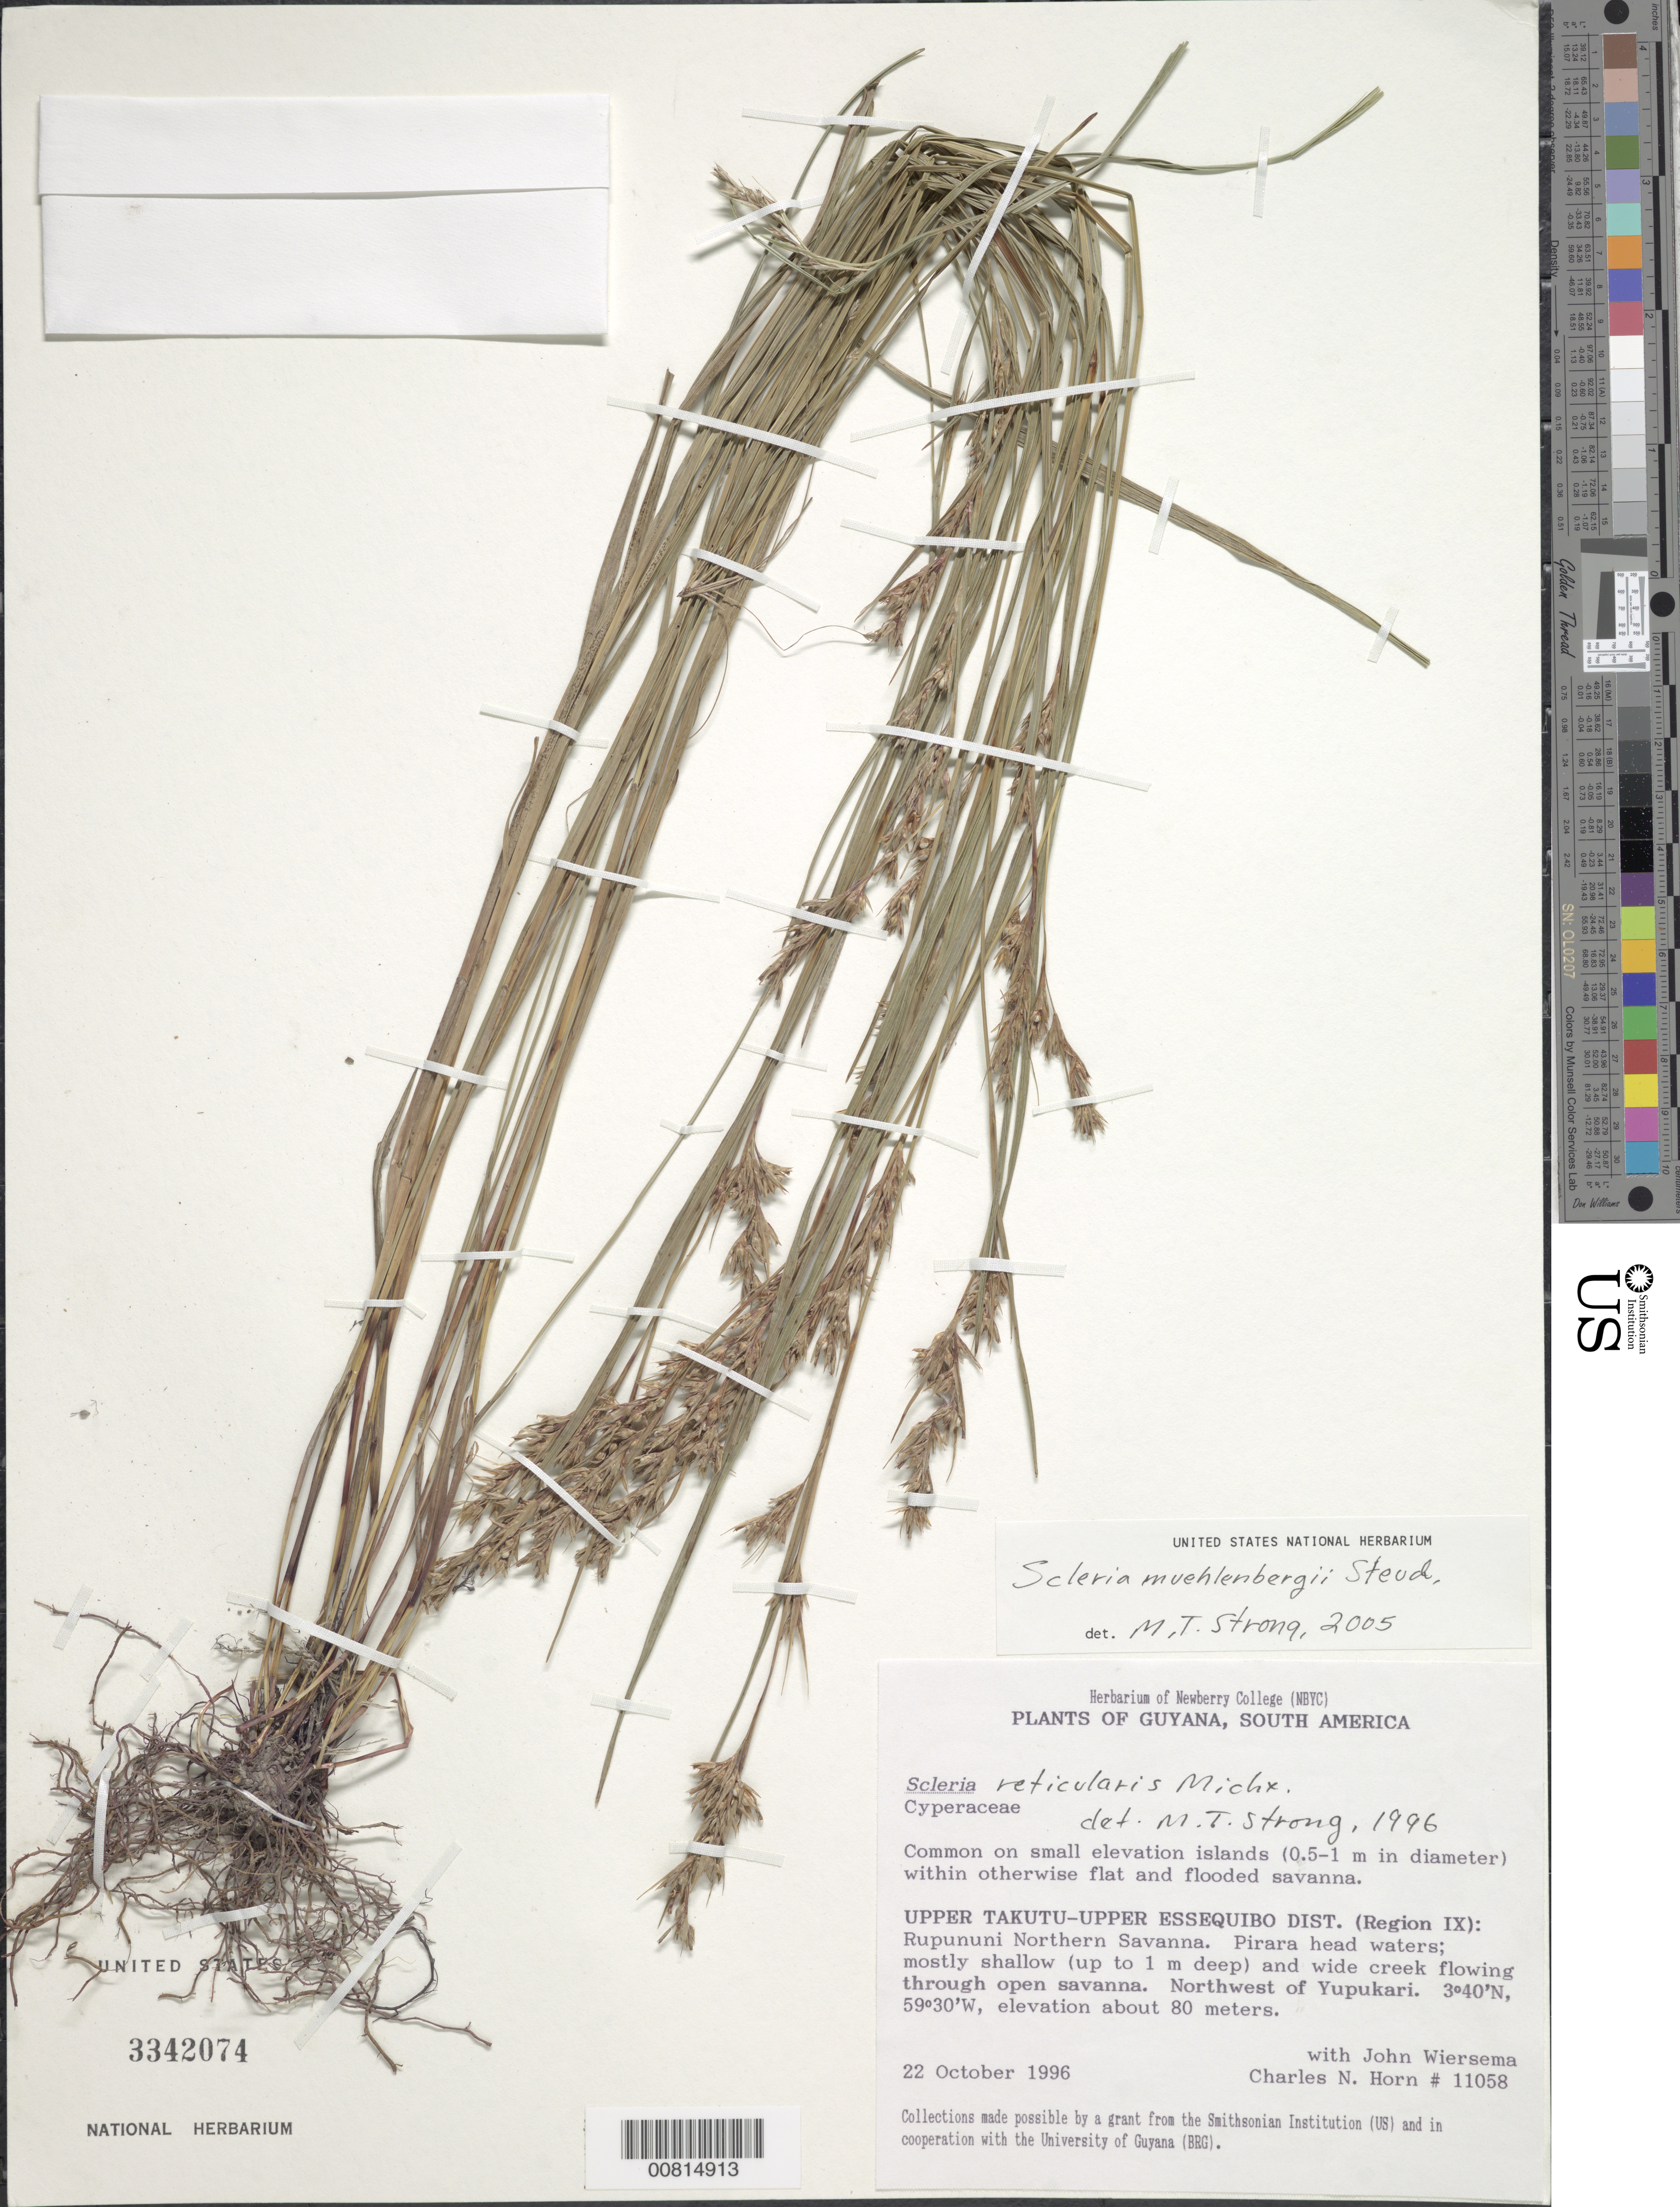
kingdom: Plantae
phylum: Tracheophyta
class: Liliopsida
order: Poales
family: Cyperaceae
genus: Scleria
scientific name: Scleria muehlenbergii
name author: Steud.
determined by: Strong, M. T., (US), Smithsonian Institution - National Museum of Natural History (UNITED STATES)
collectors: C. N. Horn & J. H. Wiersema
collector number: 11058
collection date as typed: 22-Oct-96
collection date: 1996-10-22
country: Guyana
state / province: U. Takutu-U. Essequibo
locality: Rupununi Northern Savanna, Pirara headwaters; NW of Yupukari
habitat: Mostly shallow (up to 1 m deep) and wide creek flowing through open savanna, on small elevation islands (0.5-1 m in diameter) in flat, flooded savanna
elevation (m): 80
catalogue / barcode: US 3342074